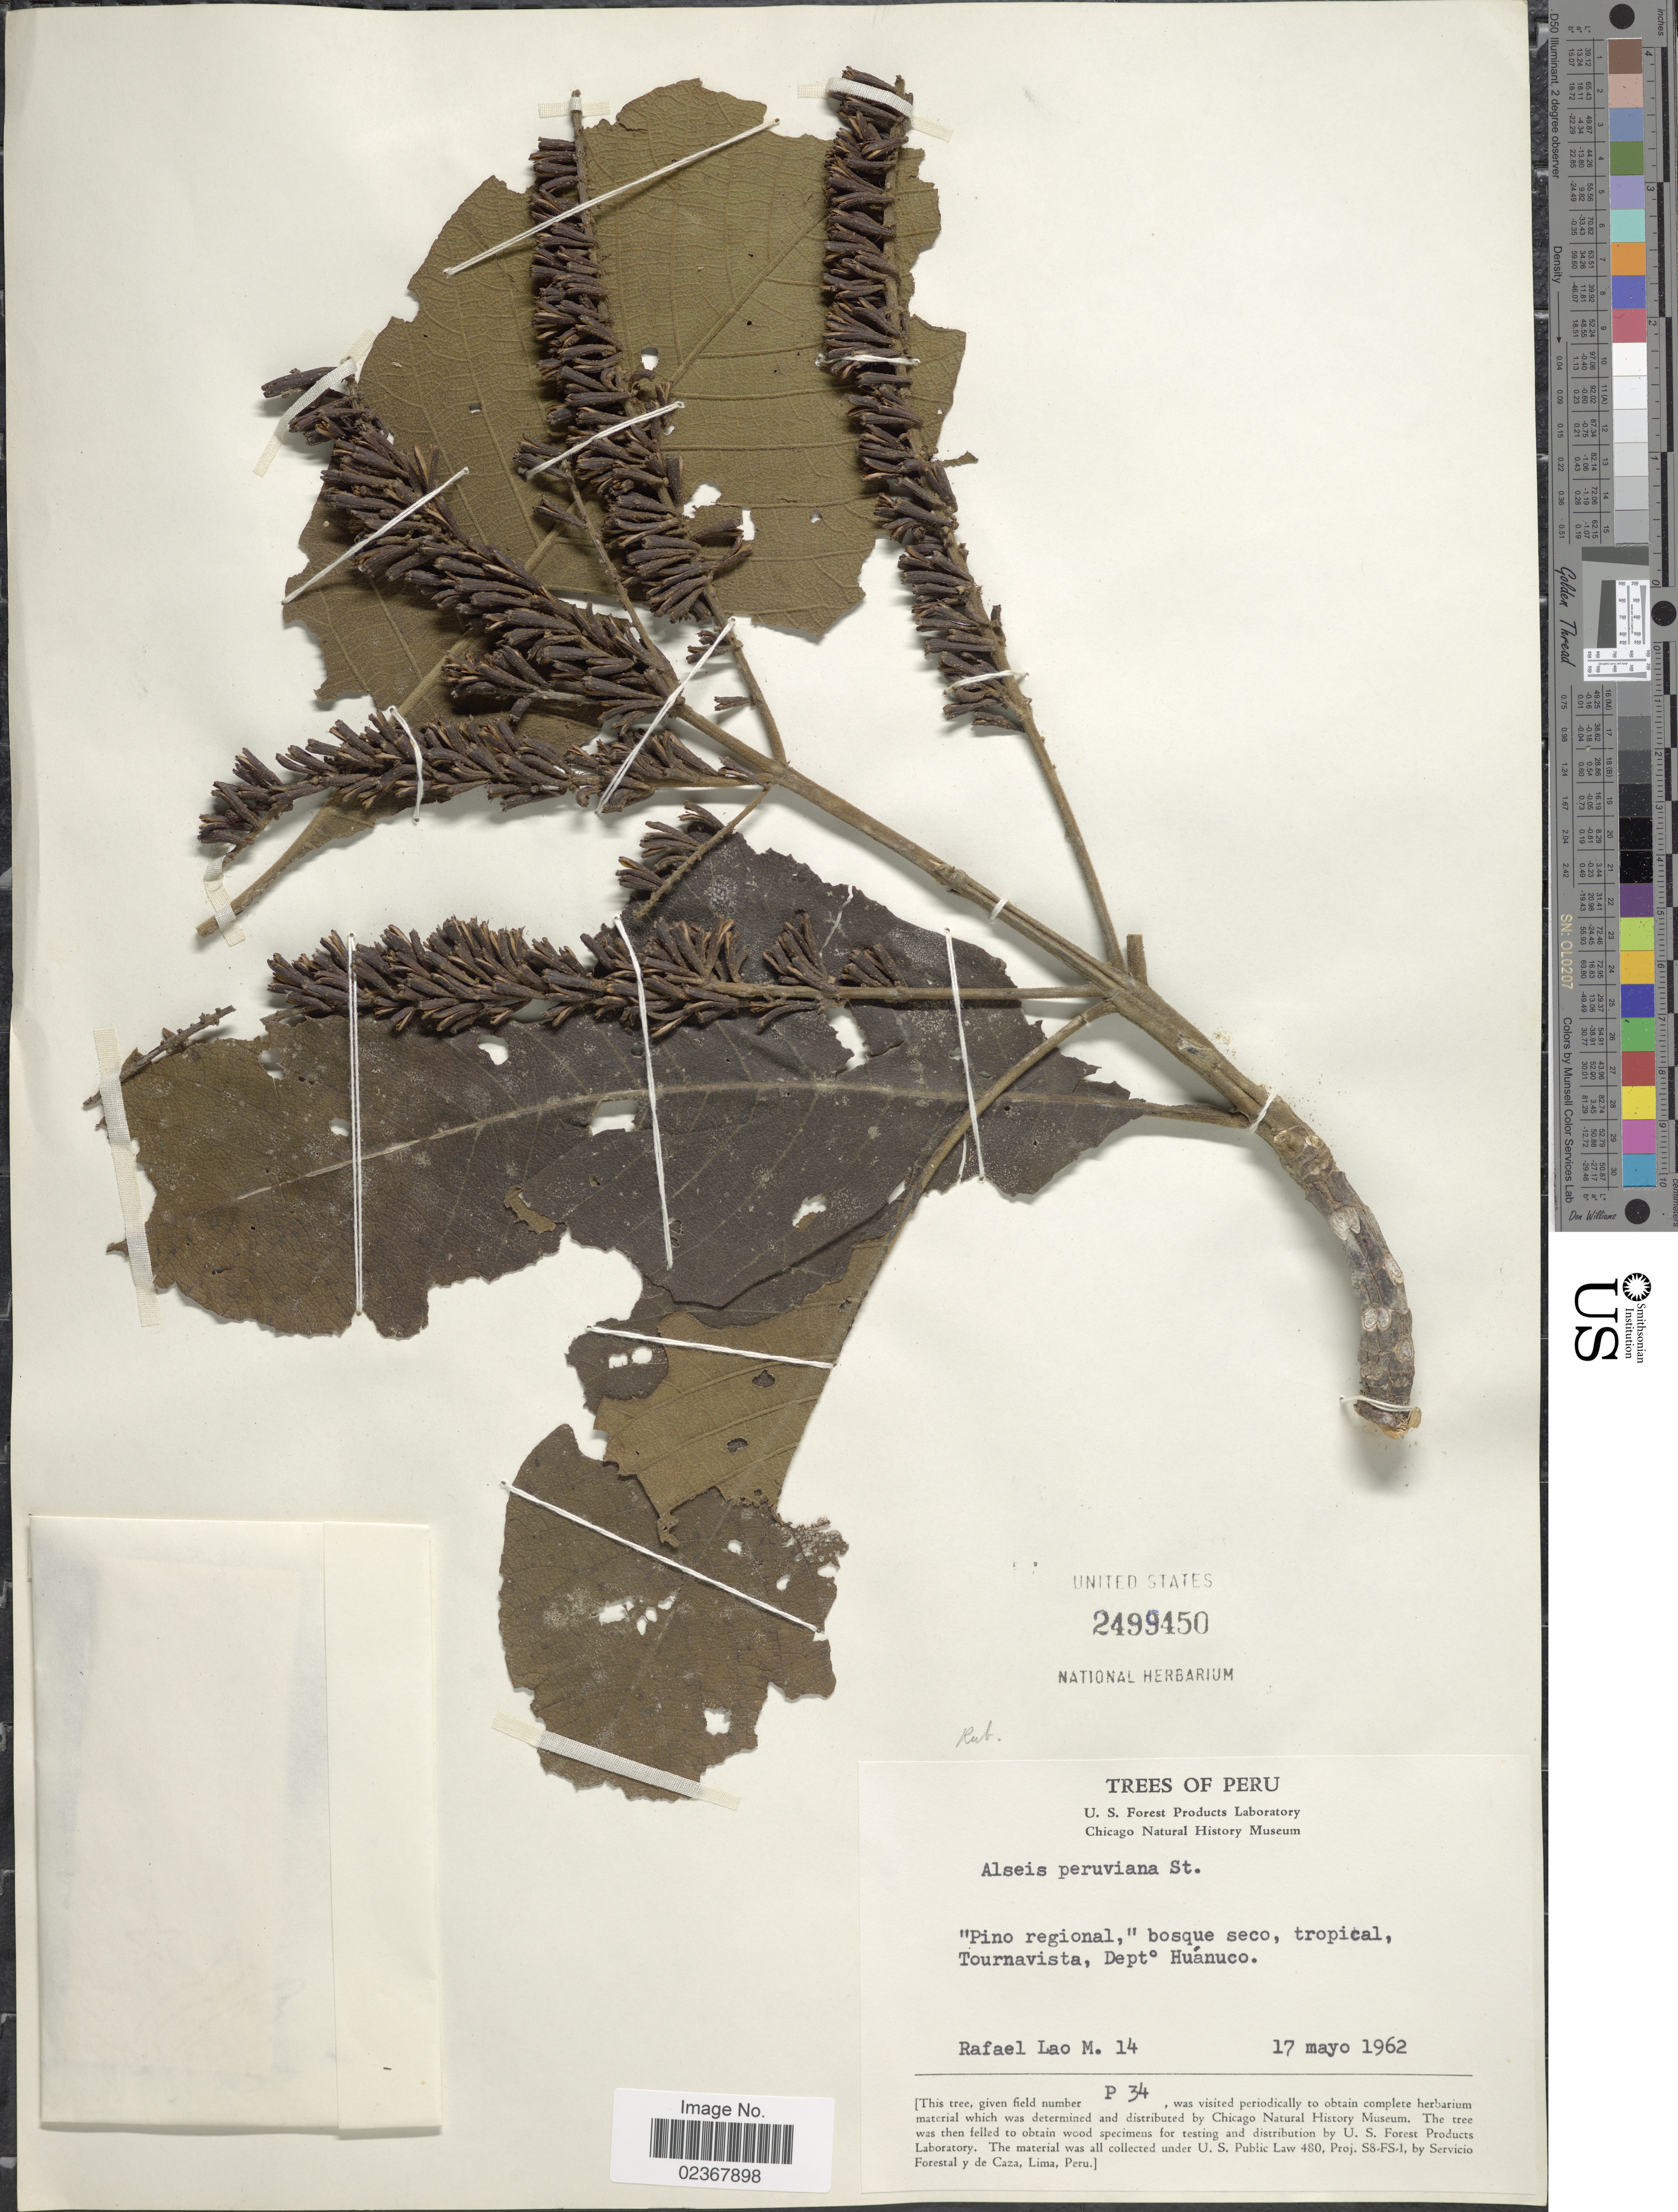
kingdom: Plantae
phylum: Tracheophyta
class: Magnoliopsida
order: Gentianales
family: Rubiaceae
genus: Alseis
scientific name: Alseis peruviana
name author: Standl.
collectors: R. Lao M.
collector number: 14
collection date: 1962-05-17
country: Peru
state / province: Huánuco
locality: Pino regional,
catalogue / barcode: US 2499450